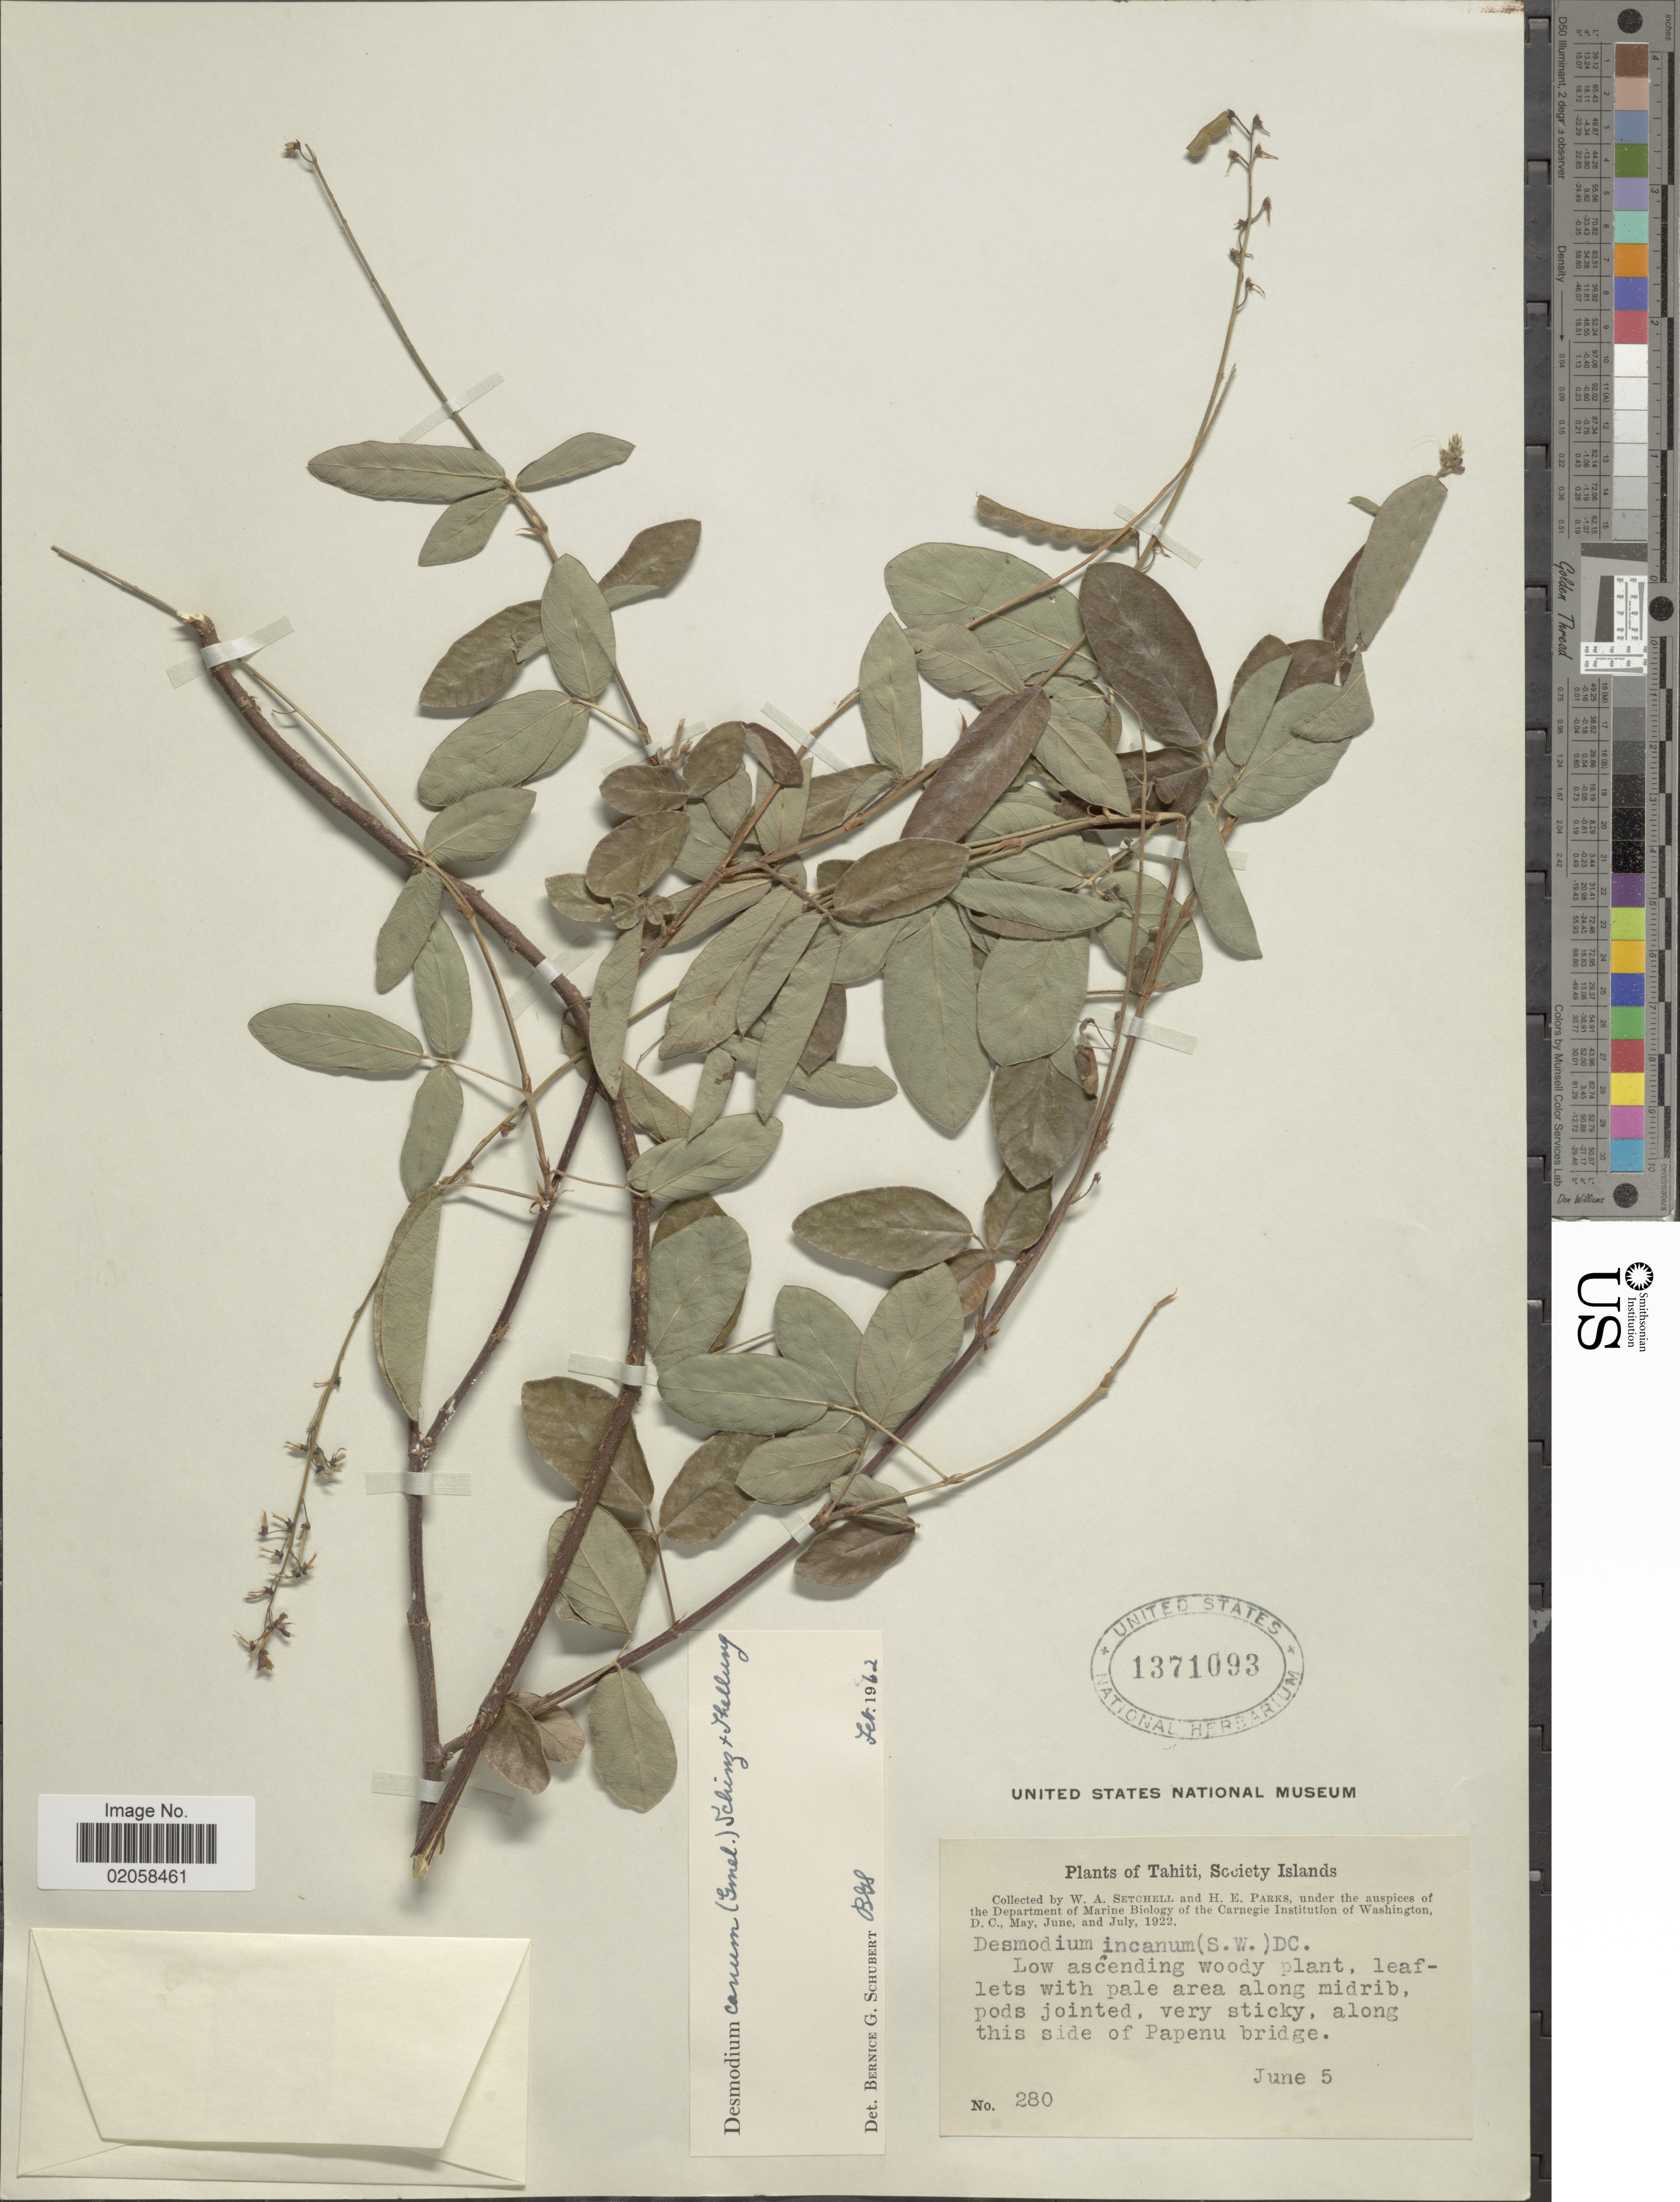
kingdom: Plantae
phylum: Tracheophyta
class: Magnoliopsida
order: Fabales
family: Fabaceae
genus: Desmodium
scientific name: Desmodium incanum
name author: (Sw.) DC.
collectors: W. Setchell & H. E. Parks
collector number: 280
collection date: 1922-06-05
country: French Polynesia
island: Tahiti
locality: Tahiti, Society Islands, pale area along midrib, pods jointed, very sticky, along this side of Papenu bridge.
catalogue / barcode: US 1371093